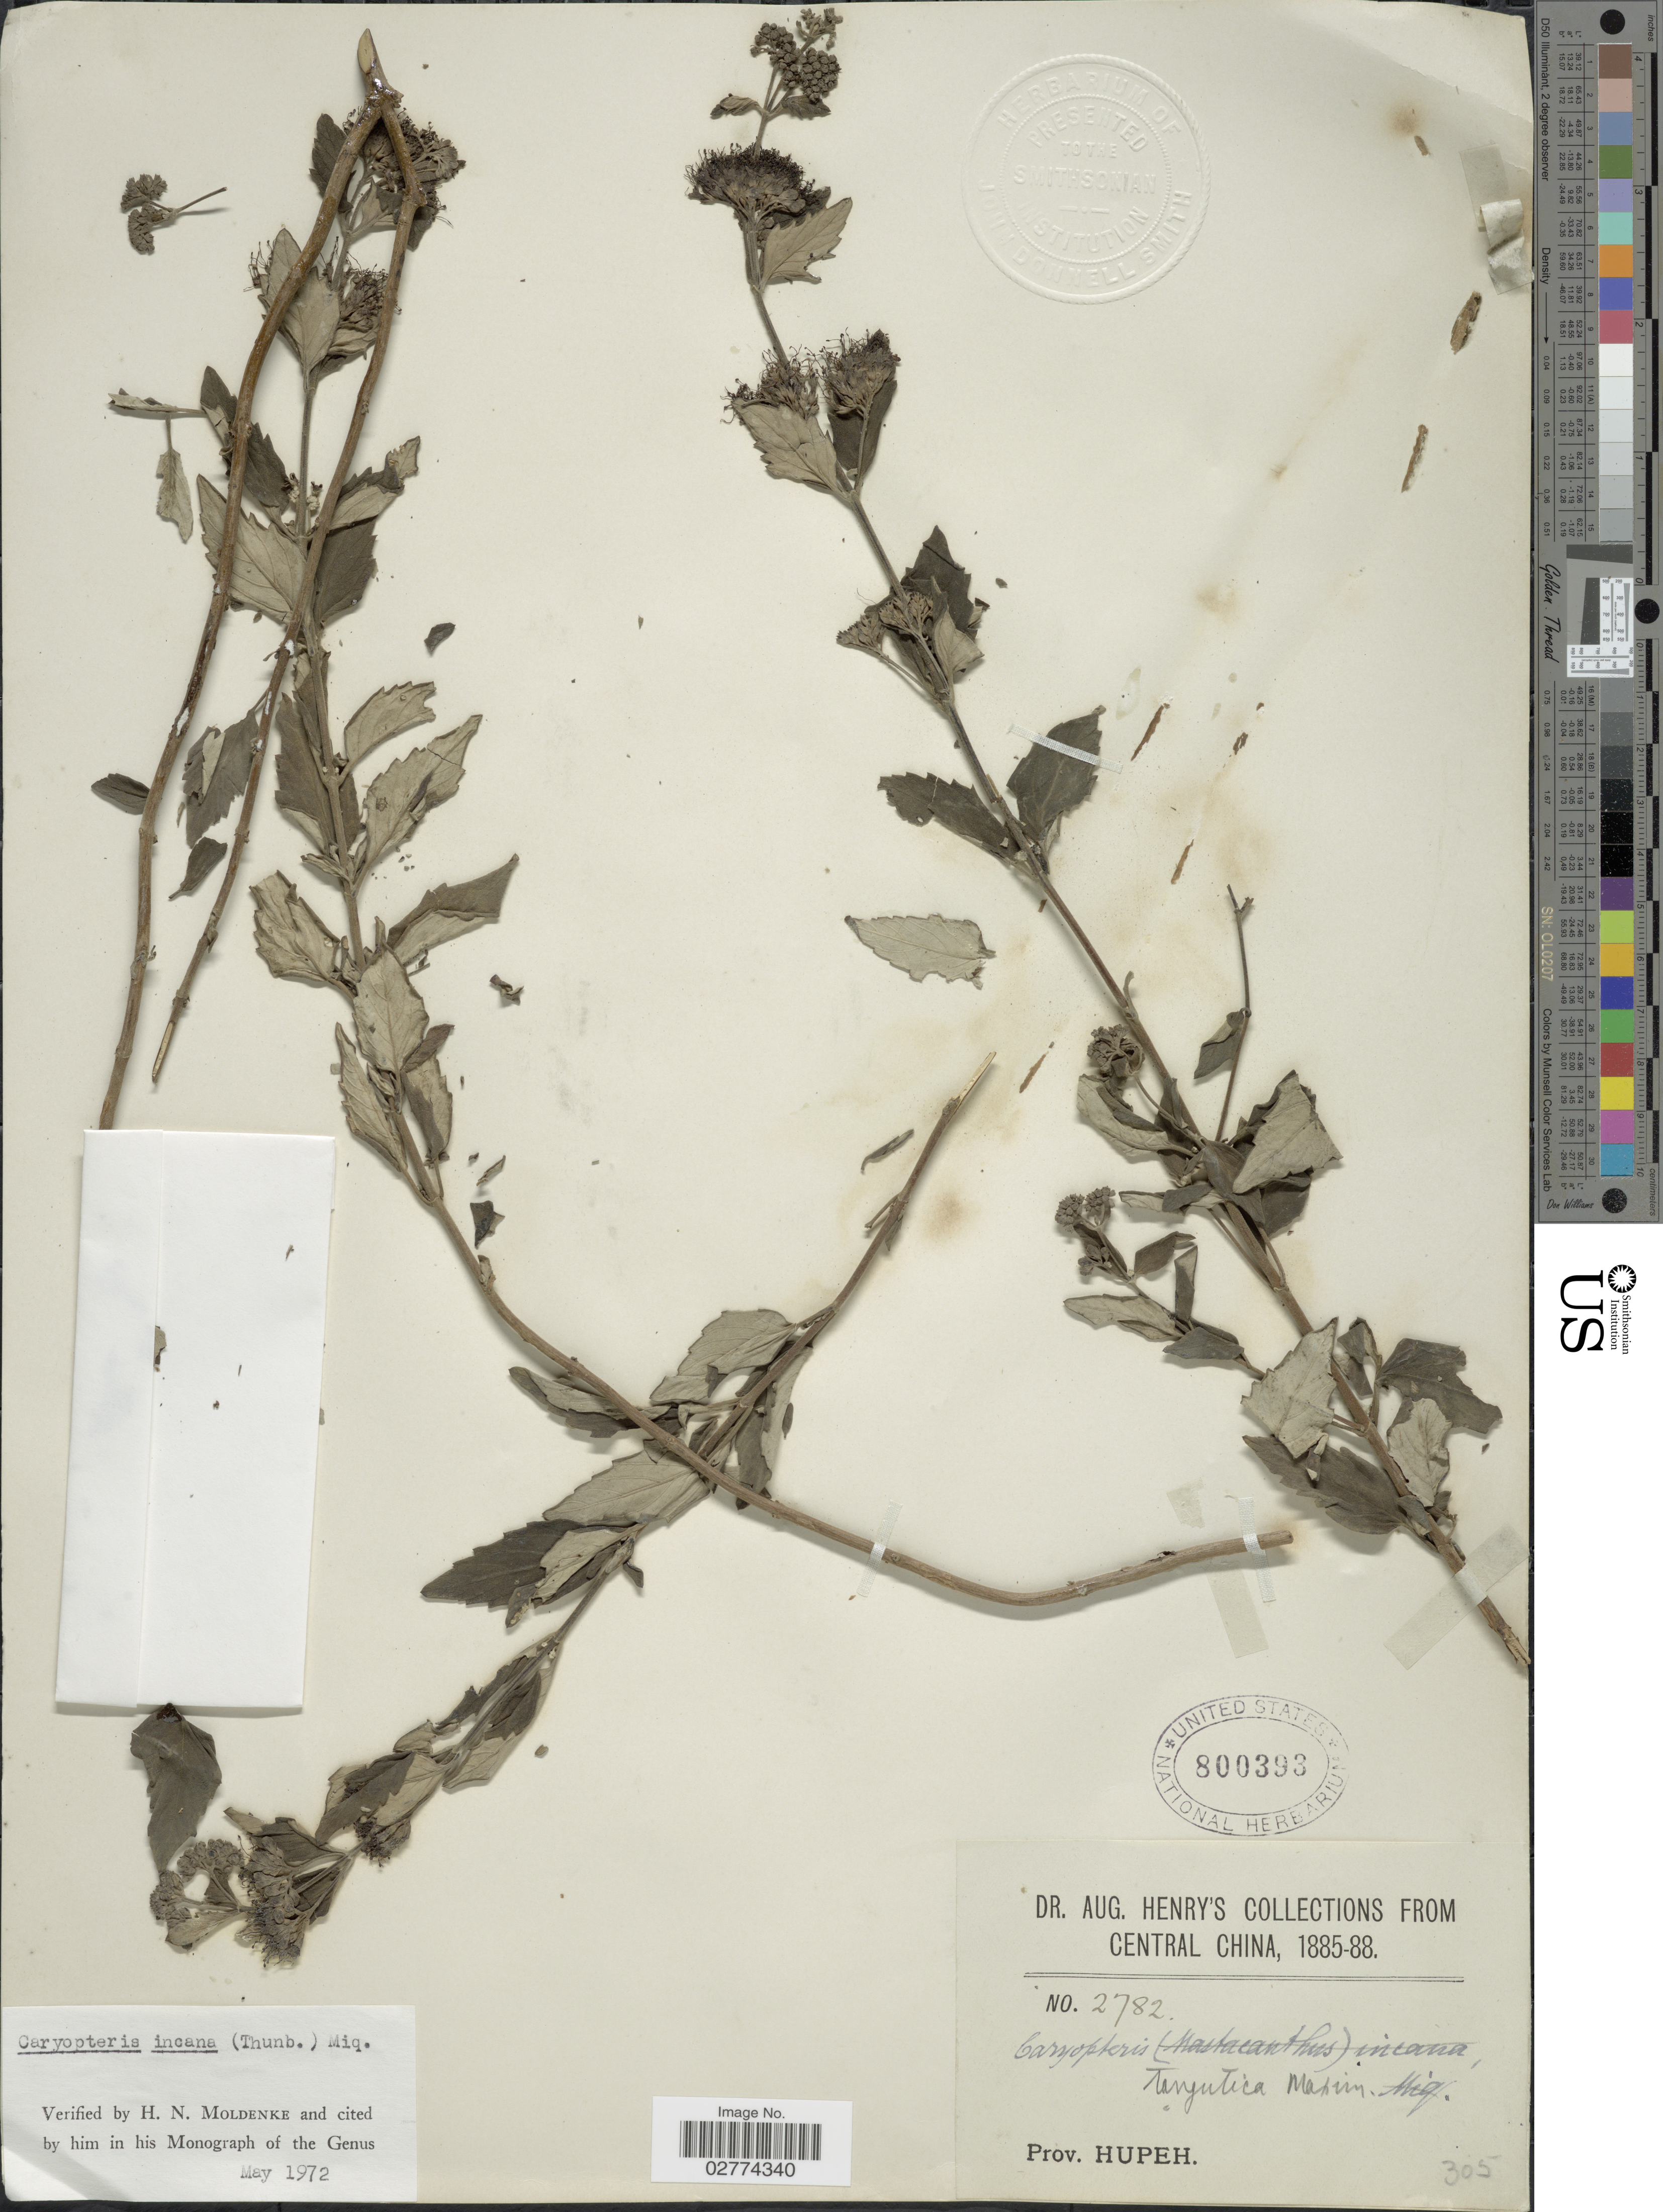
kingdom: Plantae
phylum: Tracheophyta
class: Magnoliopsida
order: Lamiales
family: Lamiaceae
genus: Caryopteris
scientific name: Caryopteris incana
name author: (Thunb. ex Houtt.) Miq.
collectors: A. Henry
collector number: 2782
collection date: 1885/1888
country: China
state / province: Hubei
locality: Central China. Prov. Hupeh.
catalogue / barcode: US 800393